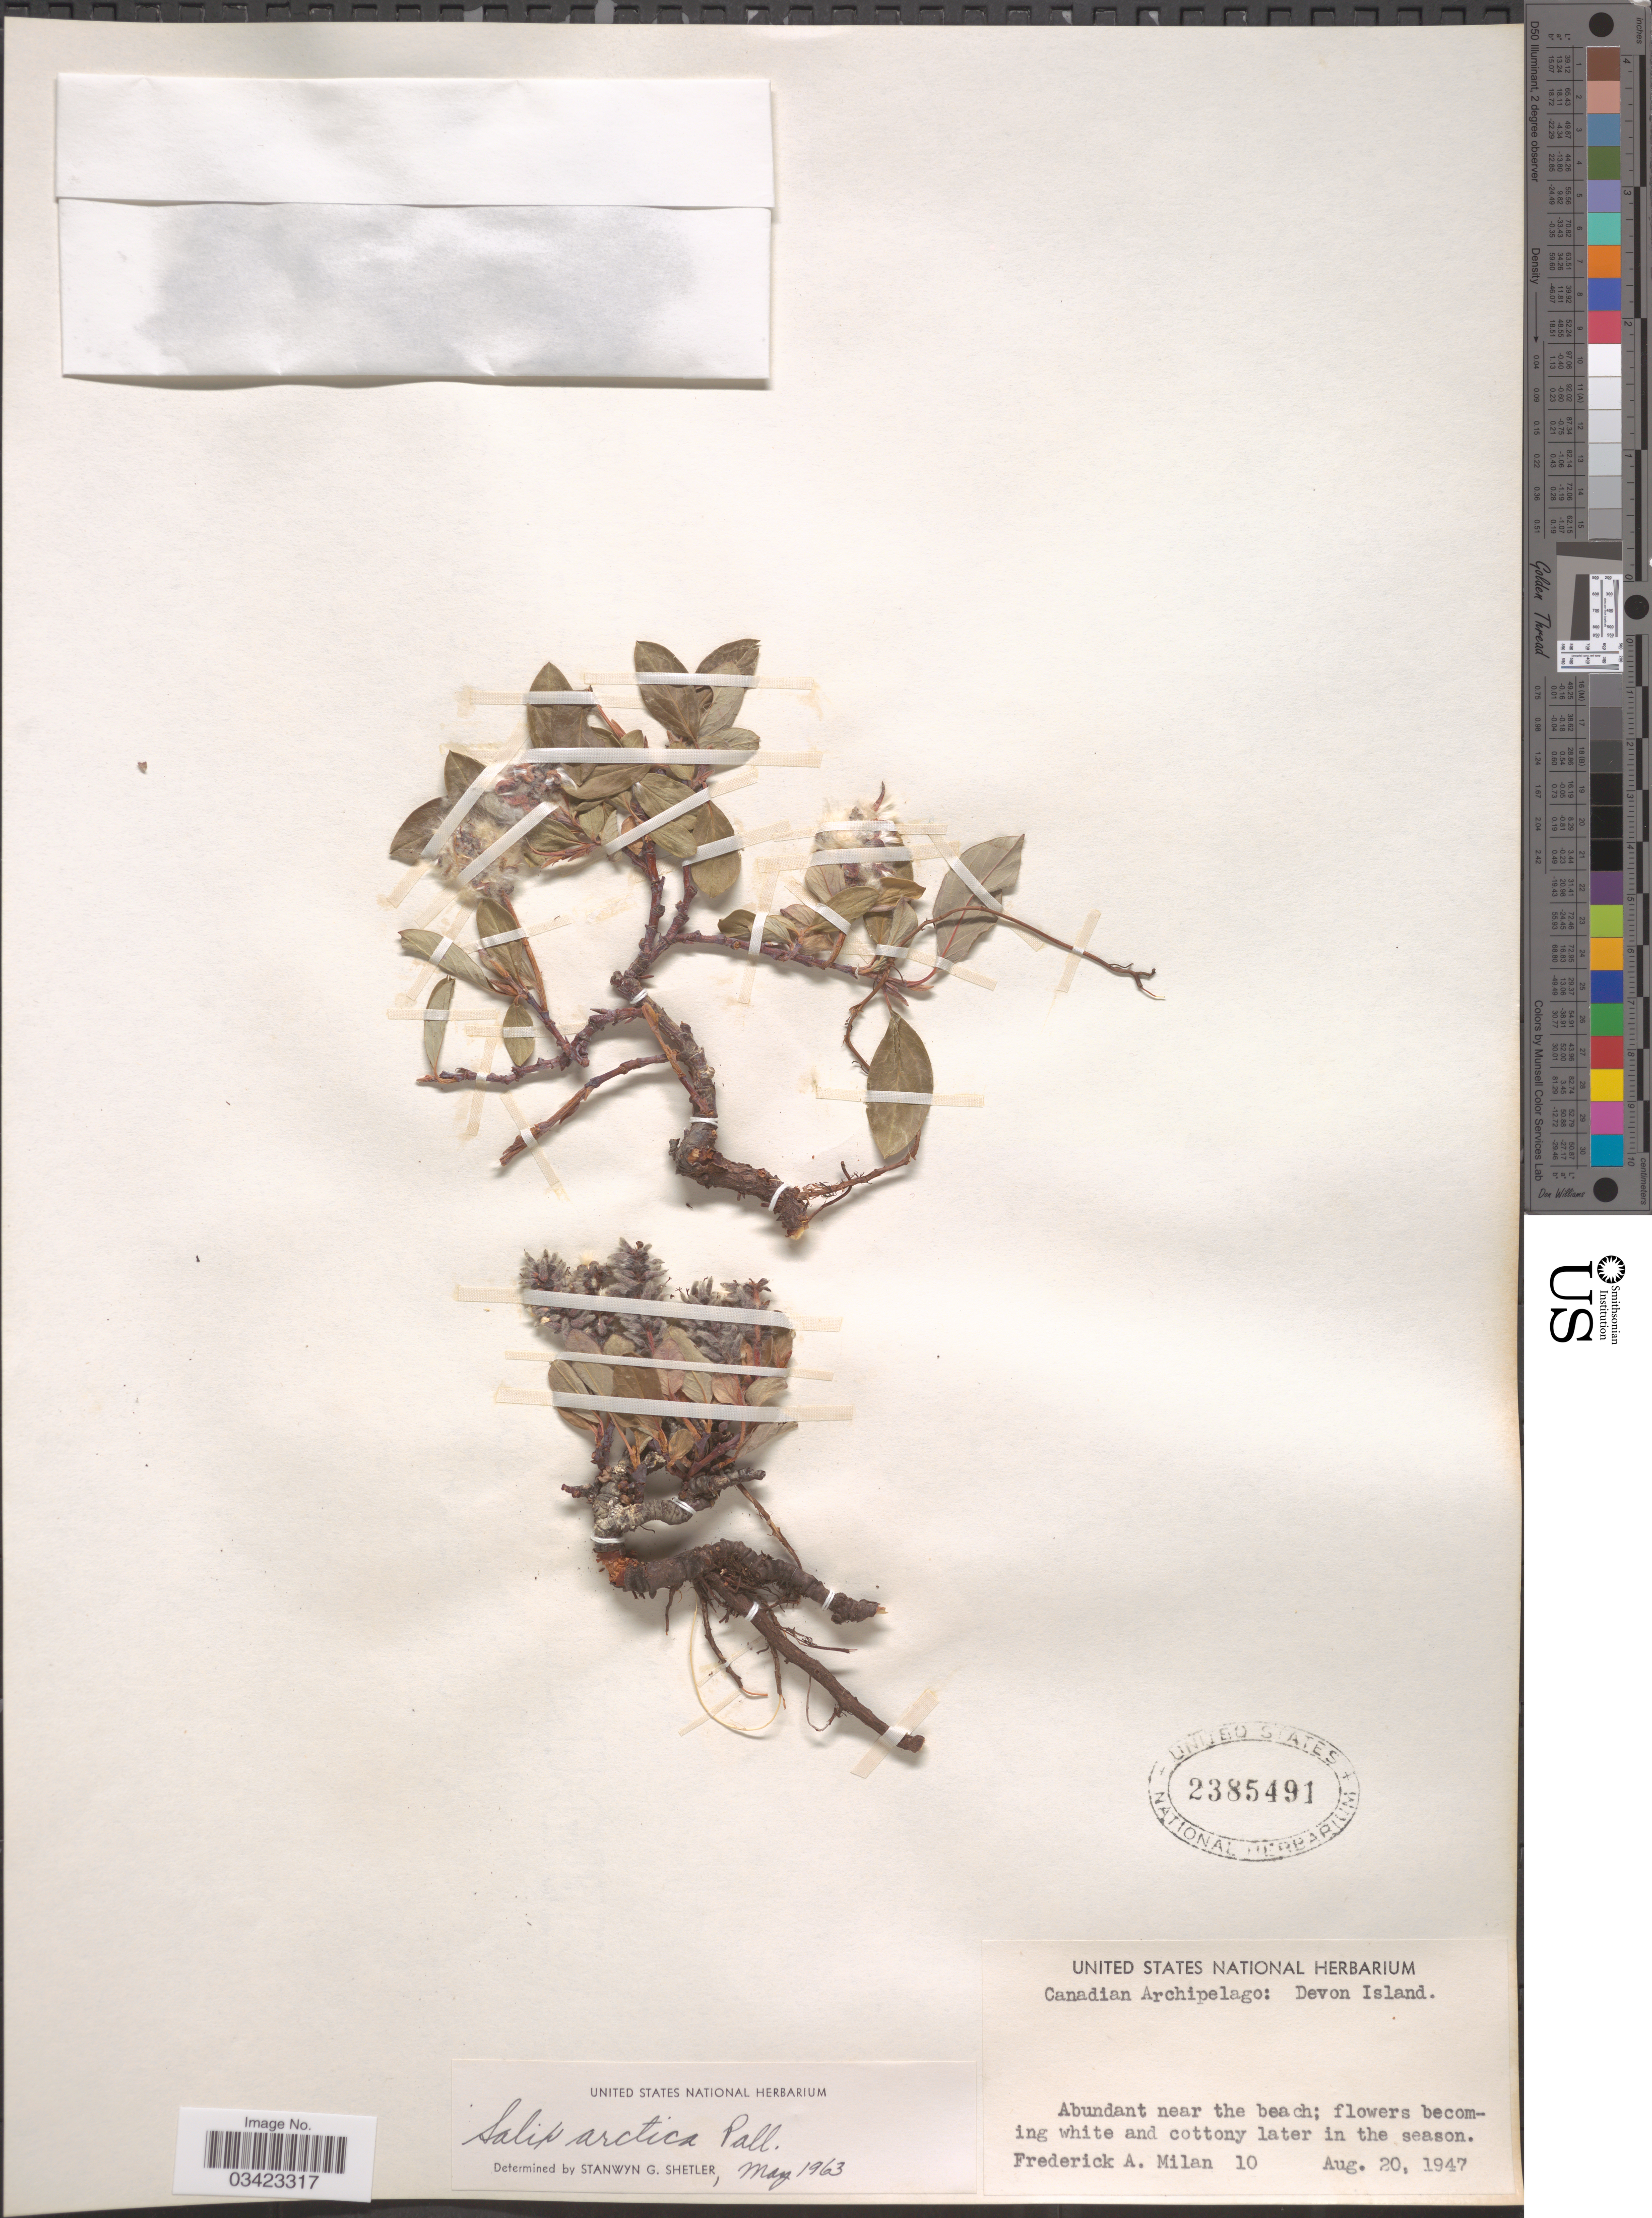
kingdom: Plantae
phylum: Tracheophyta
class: Magnoliopsida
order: Malpighiales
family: Salicaceae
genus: Salix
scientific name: Salix arctica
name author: Pall.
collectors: F. Milan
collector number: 10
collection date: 1947-08-20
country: Canada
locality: Canadian Archipelago: Devon Island.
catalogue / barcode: US 2385491